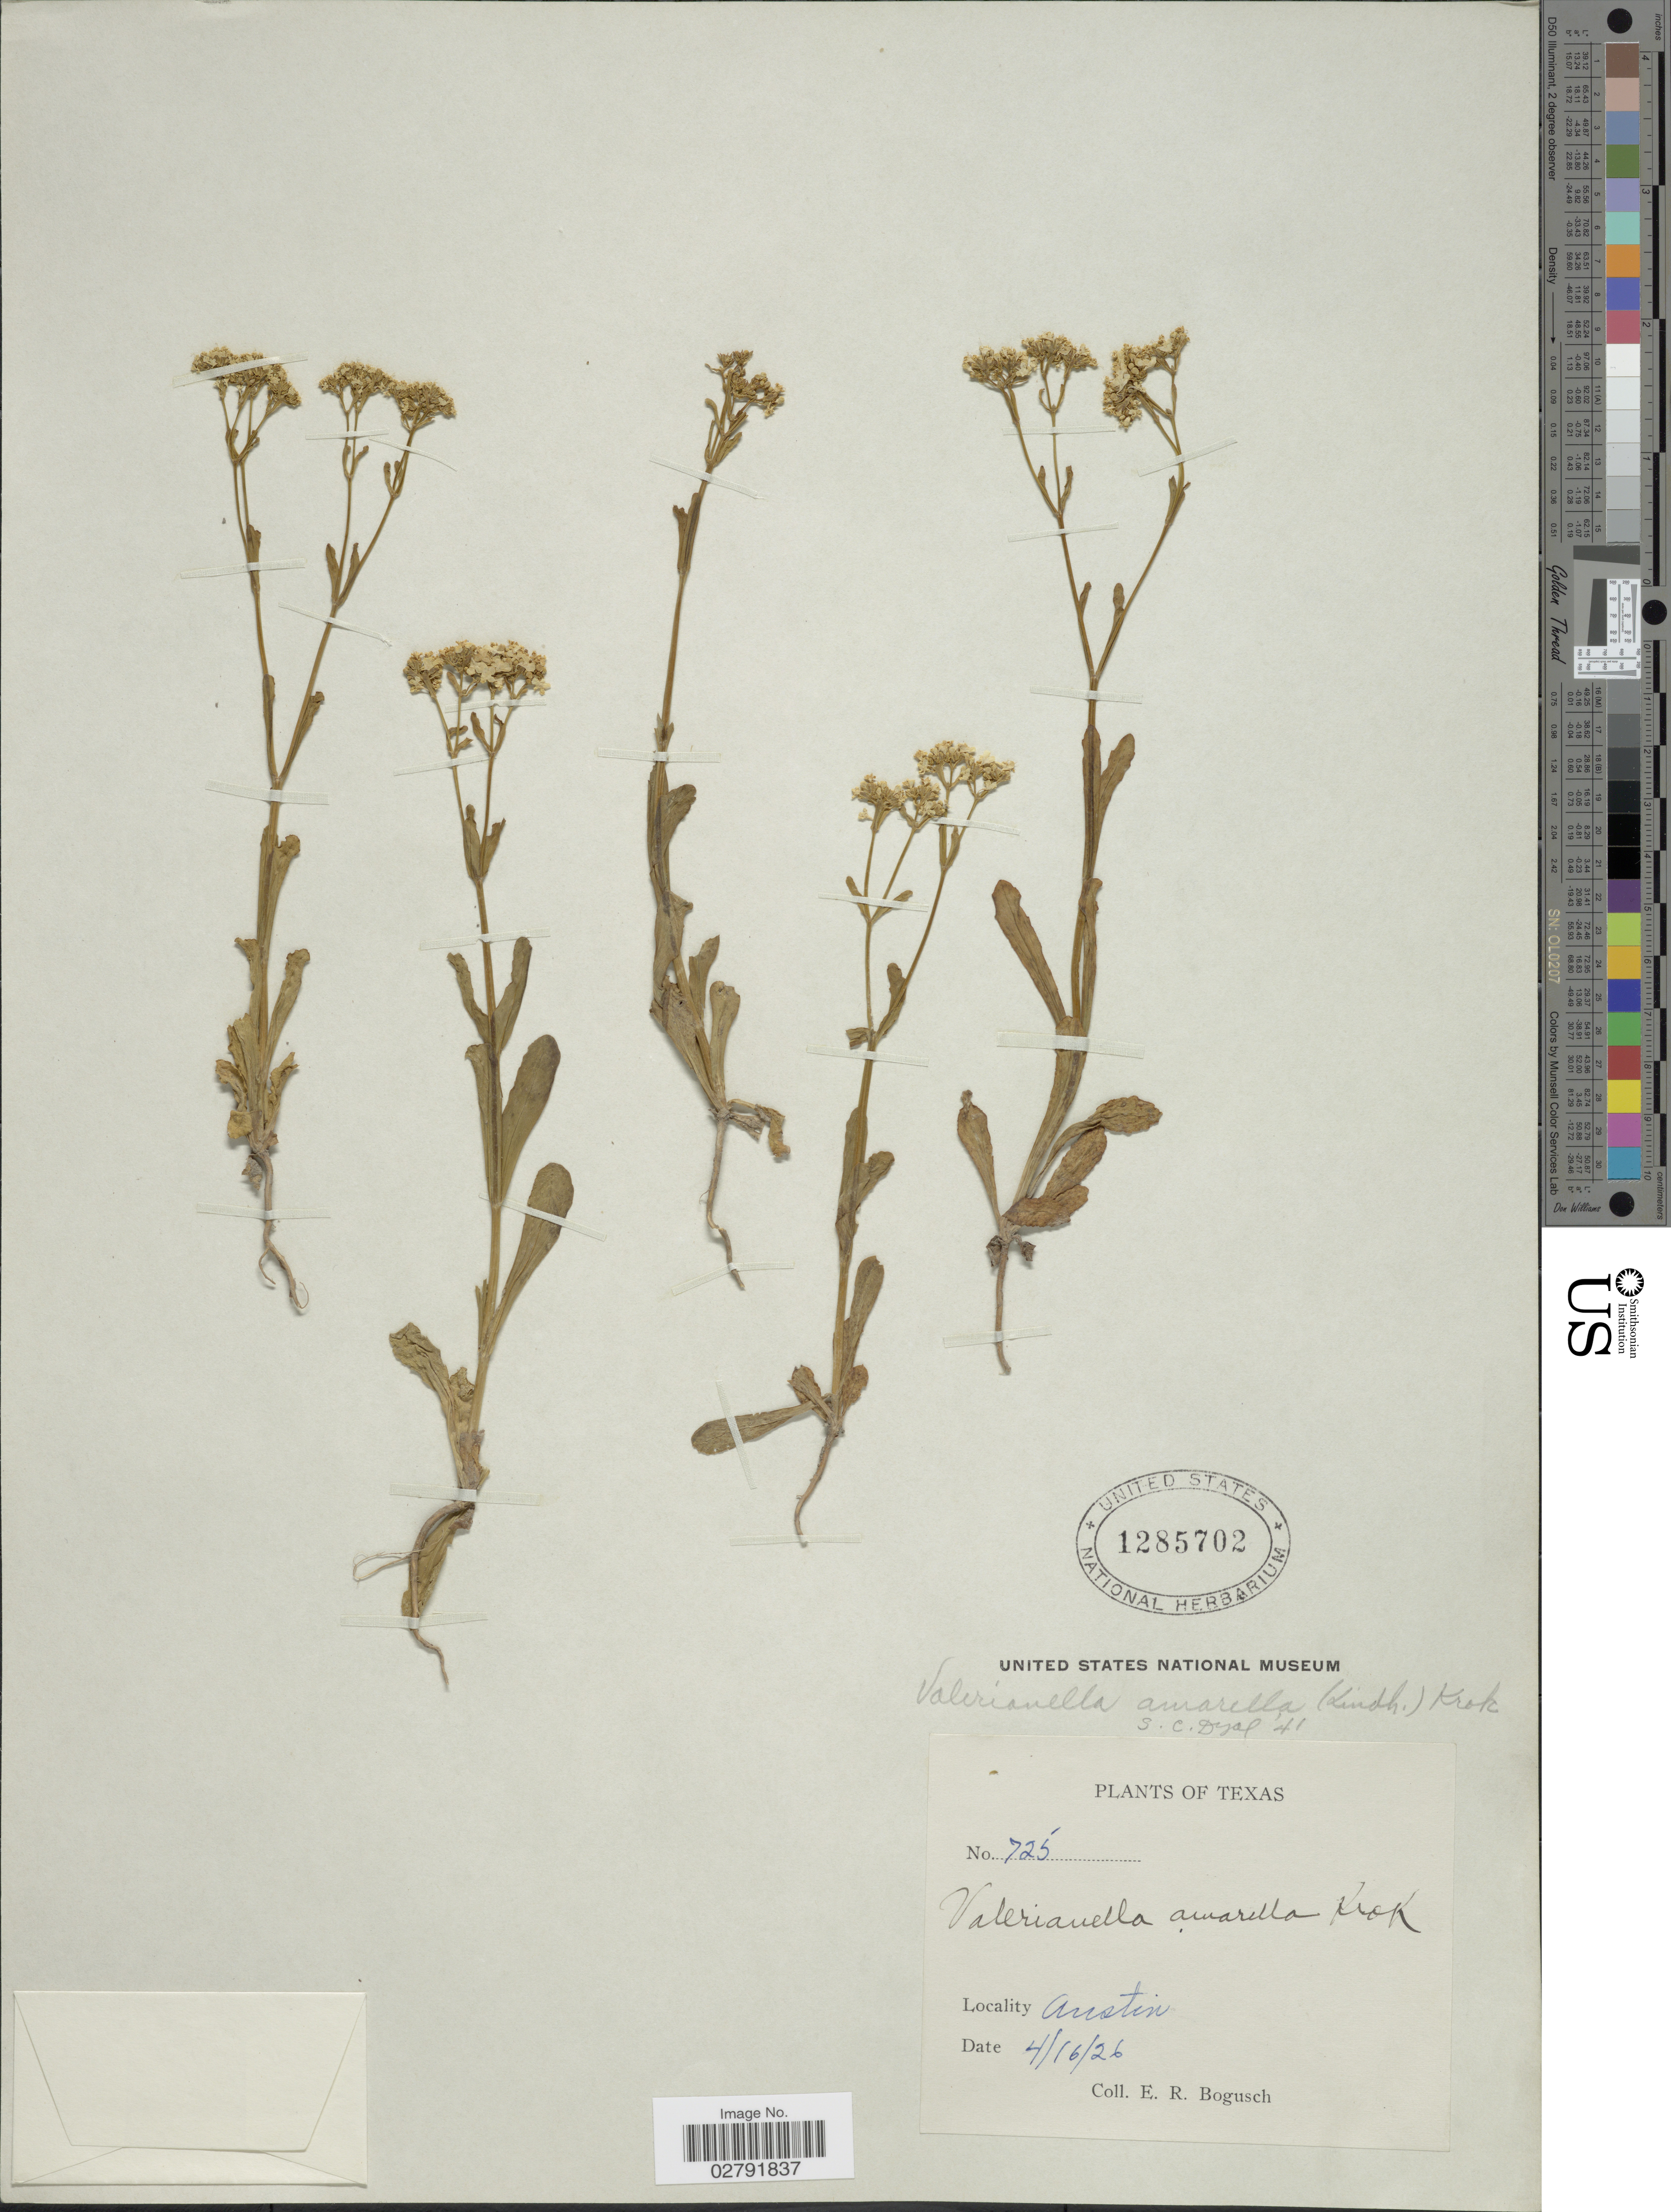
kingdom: Plantae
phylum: Tracheophyta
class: Magnoliopsida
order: Dipsacales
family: Caprifoliaceae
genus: Valerianella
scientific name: Valerianella amarella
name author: (Lindl. ex Engelm.) Krok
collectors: E. Bogusch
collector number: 725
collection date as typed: Transcribed d/m/y: 16/4/26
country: United States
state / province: Texas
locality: Austin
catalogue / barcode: US 1285702